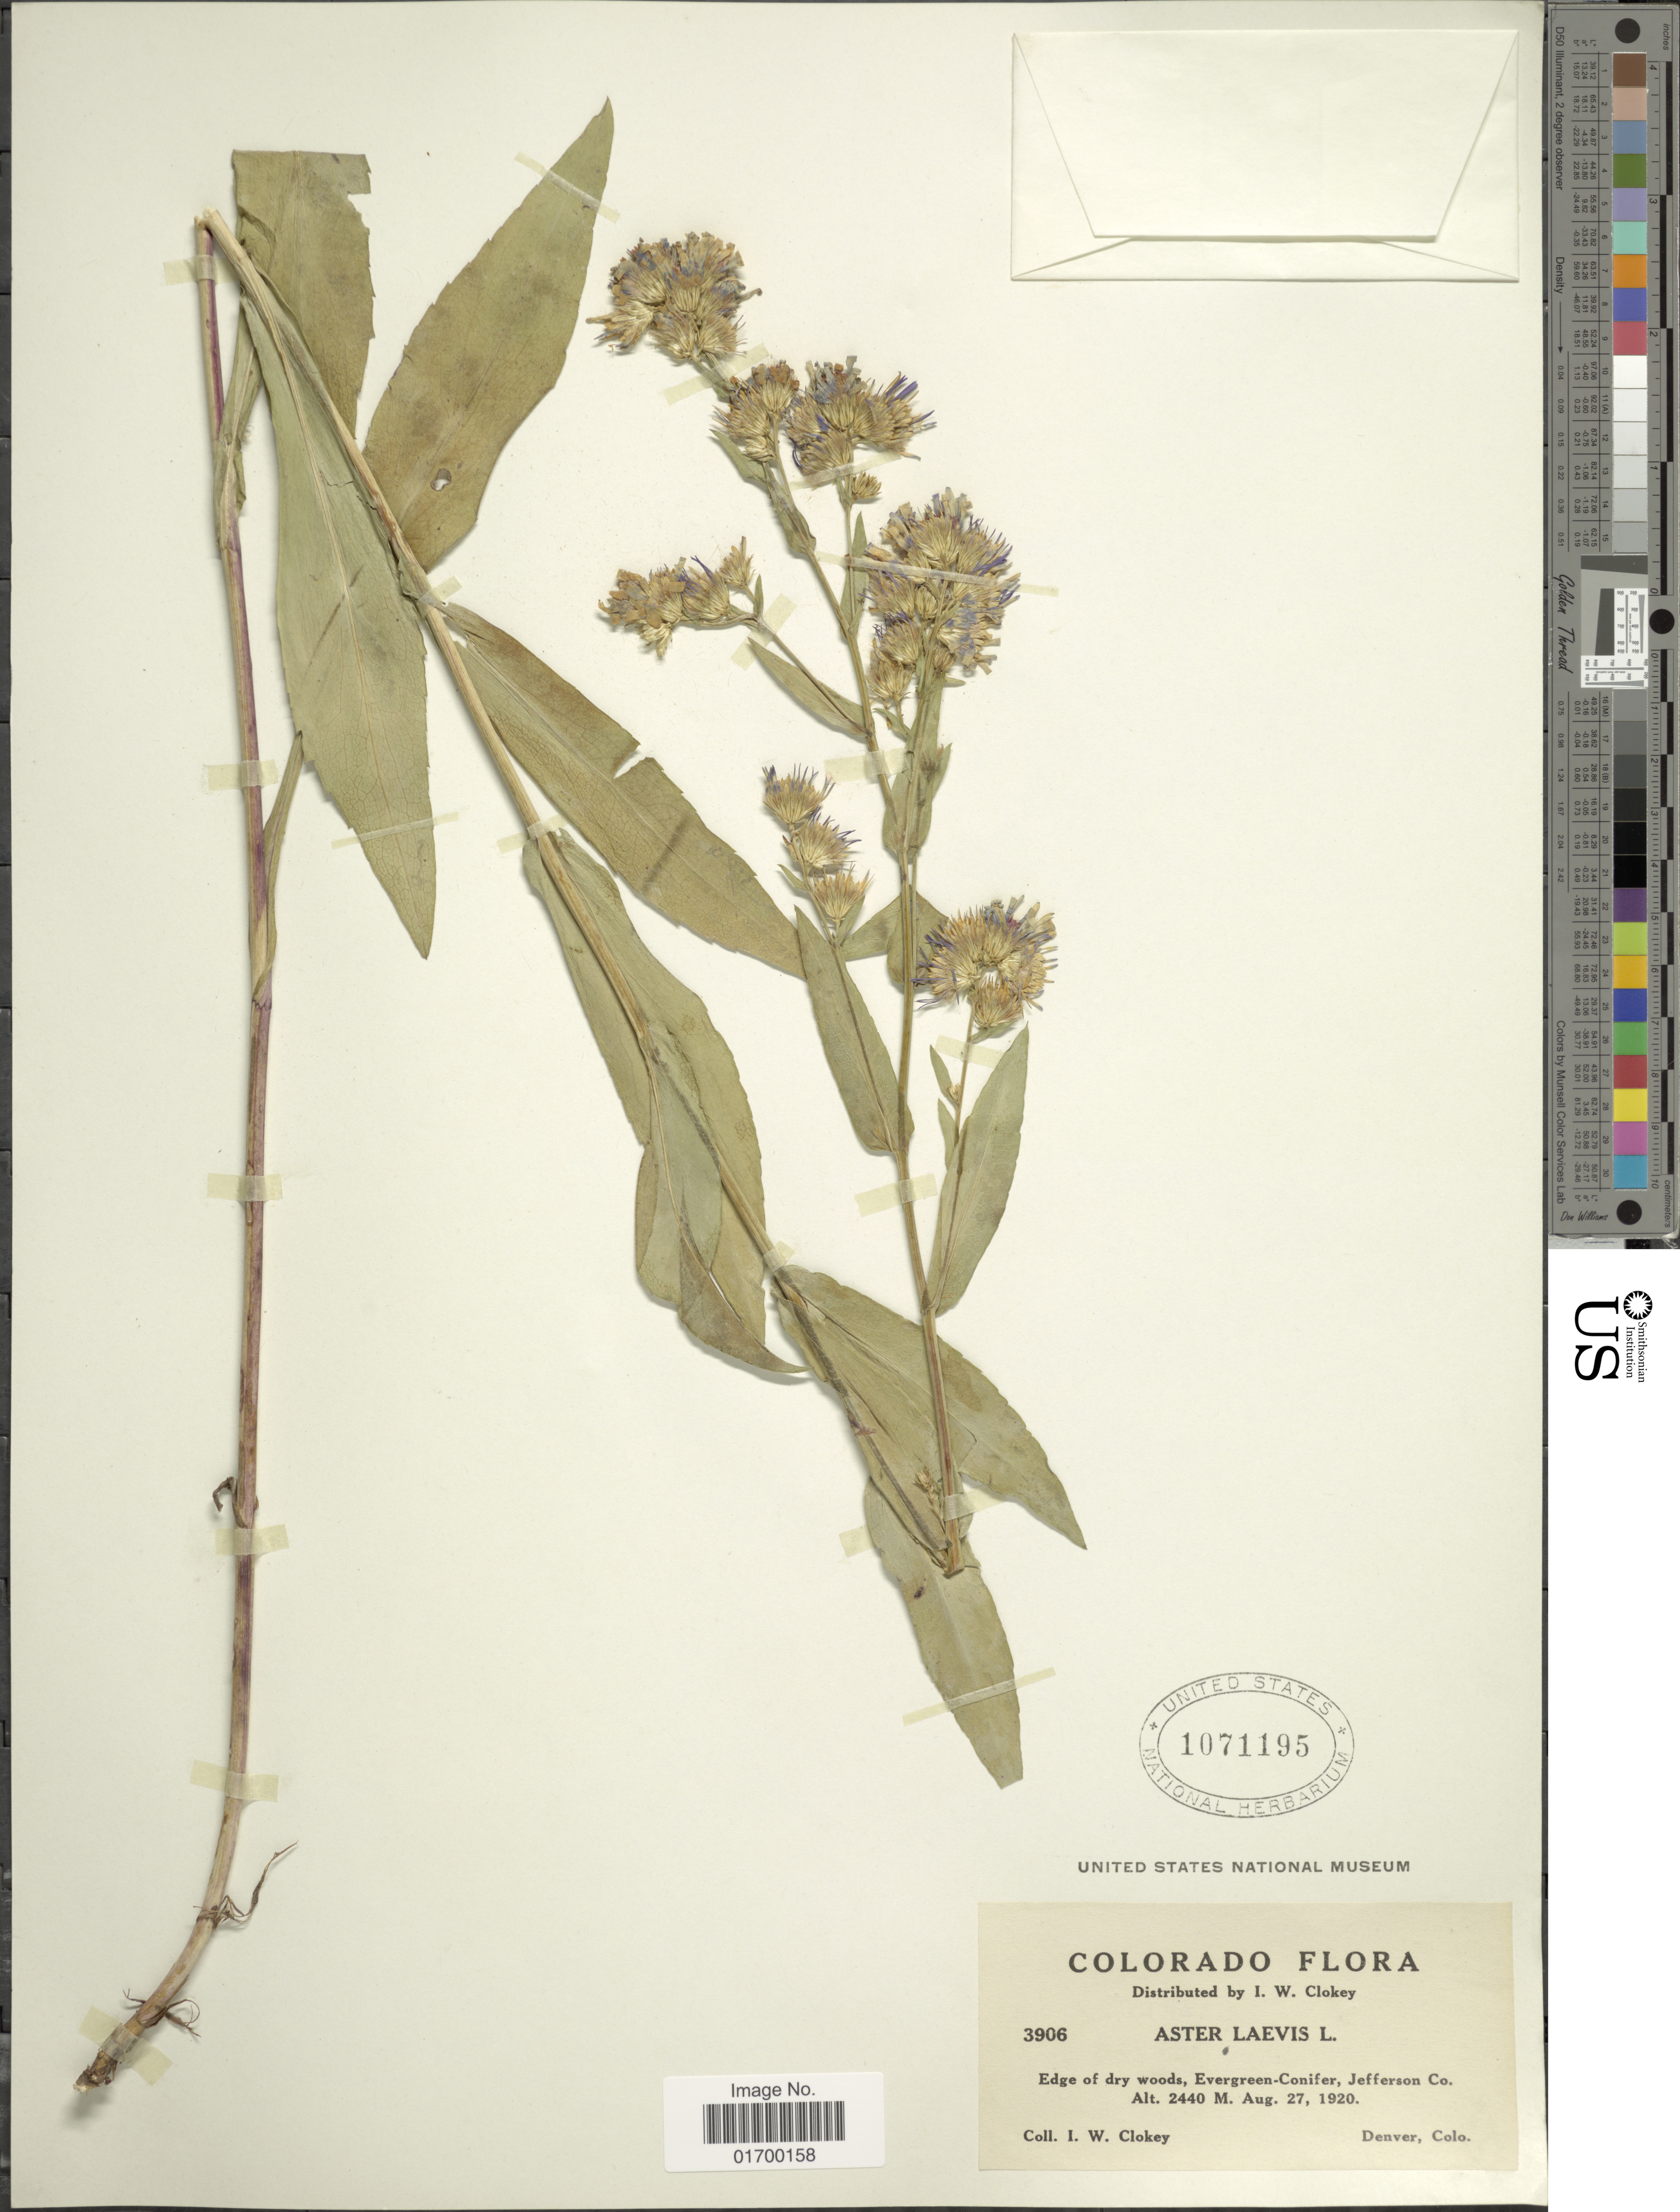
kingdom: Plantae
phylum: Tracheophyta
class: Magnoliopsida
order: Asterales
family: Asteraceae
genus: Symphyotrichum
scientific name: Symphyotrichum laeve var. geyeri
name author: (A. Gray) G.L. Nesom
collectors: I. W. Clokey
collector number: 3906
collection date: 1920-08-27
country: United States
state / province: Colorado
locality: Edge of dry woods, Evergreen-Conifer, Jefferson Co., Denver, Colo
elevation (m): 2440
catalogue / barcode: US 1071195